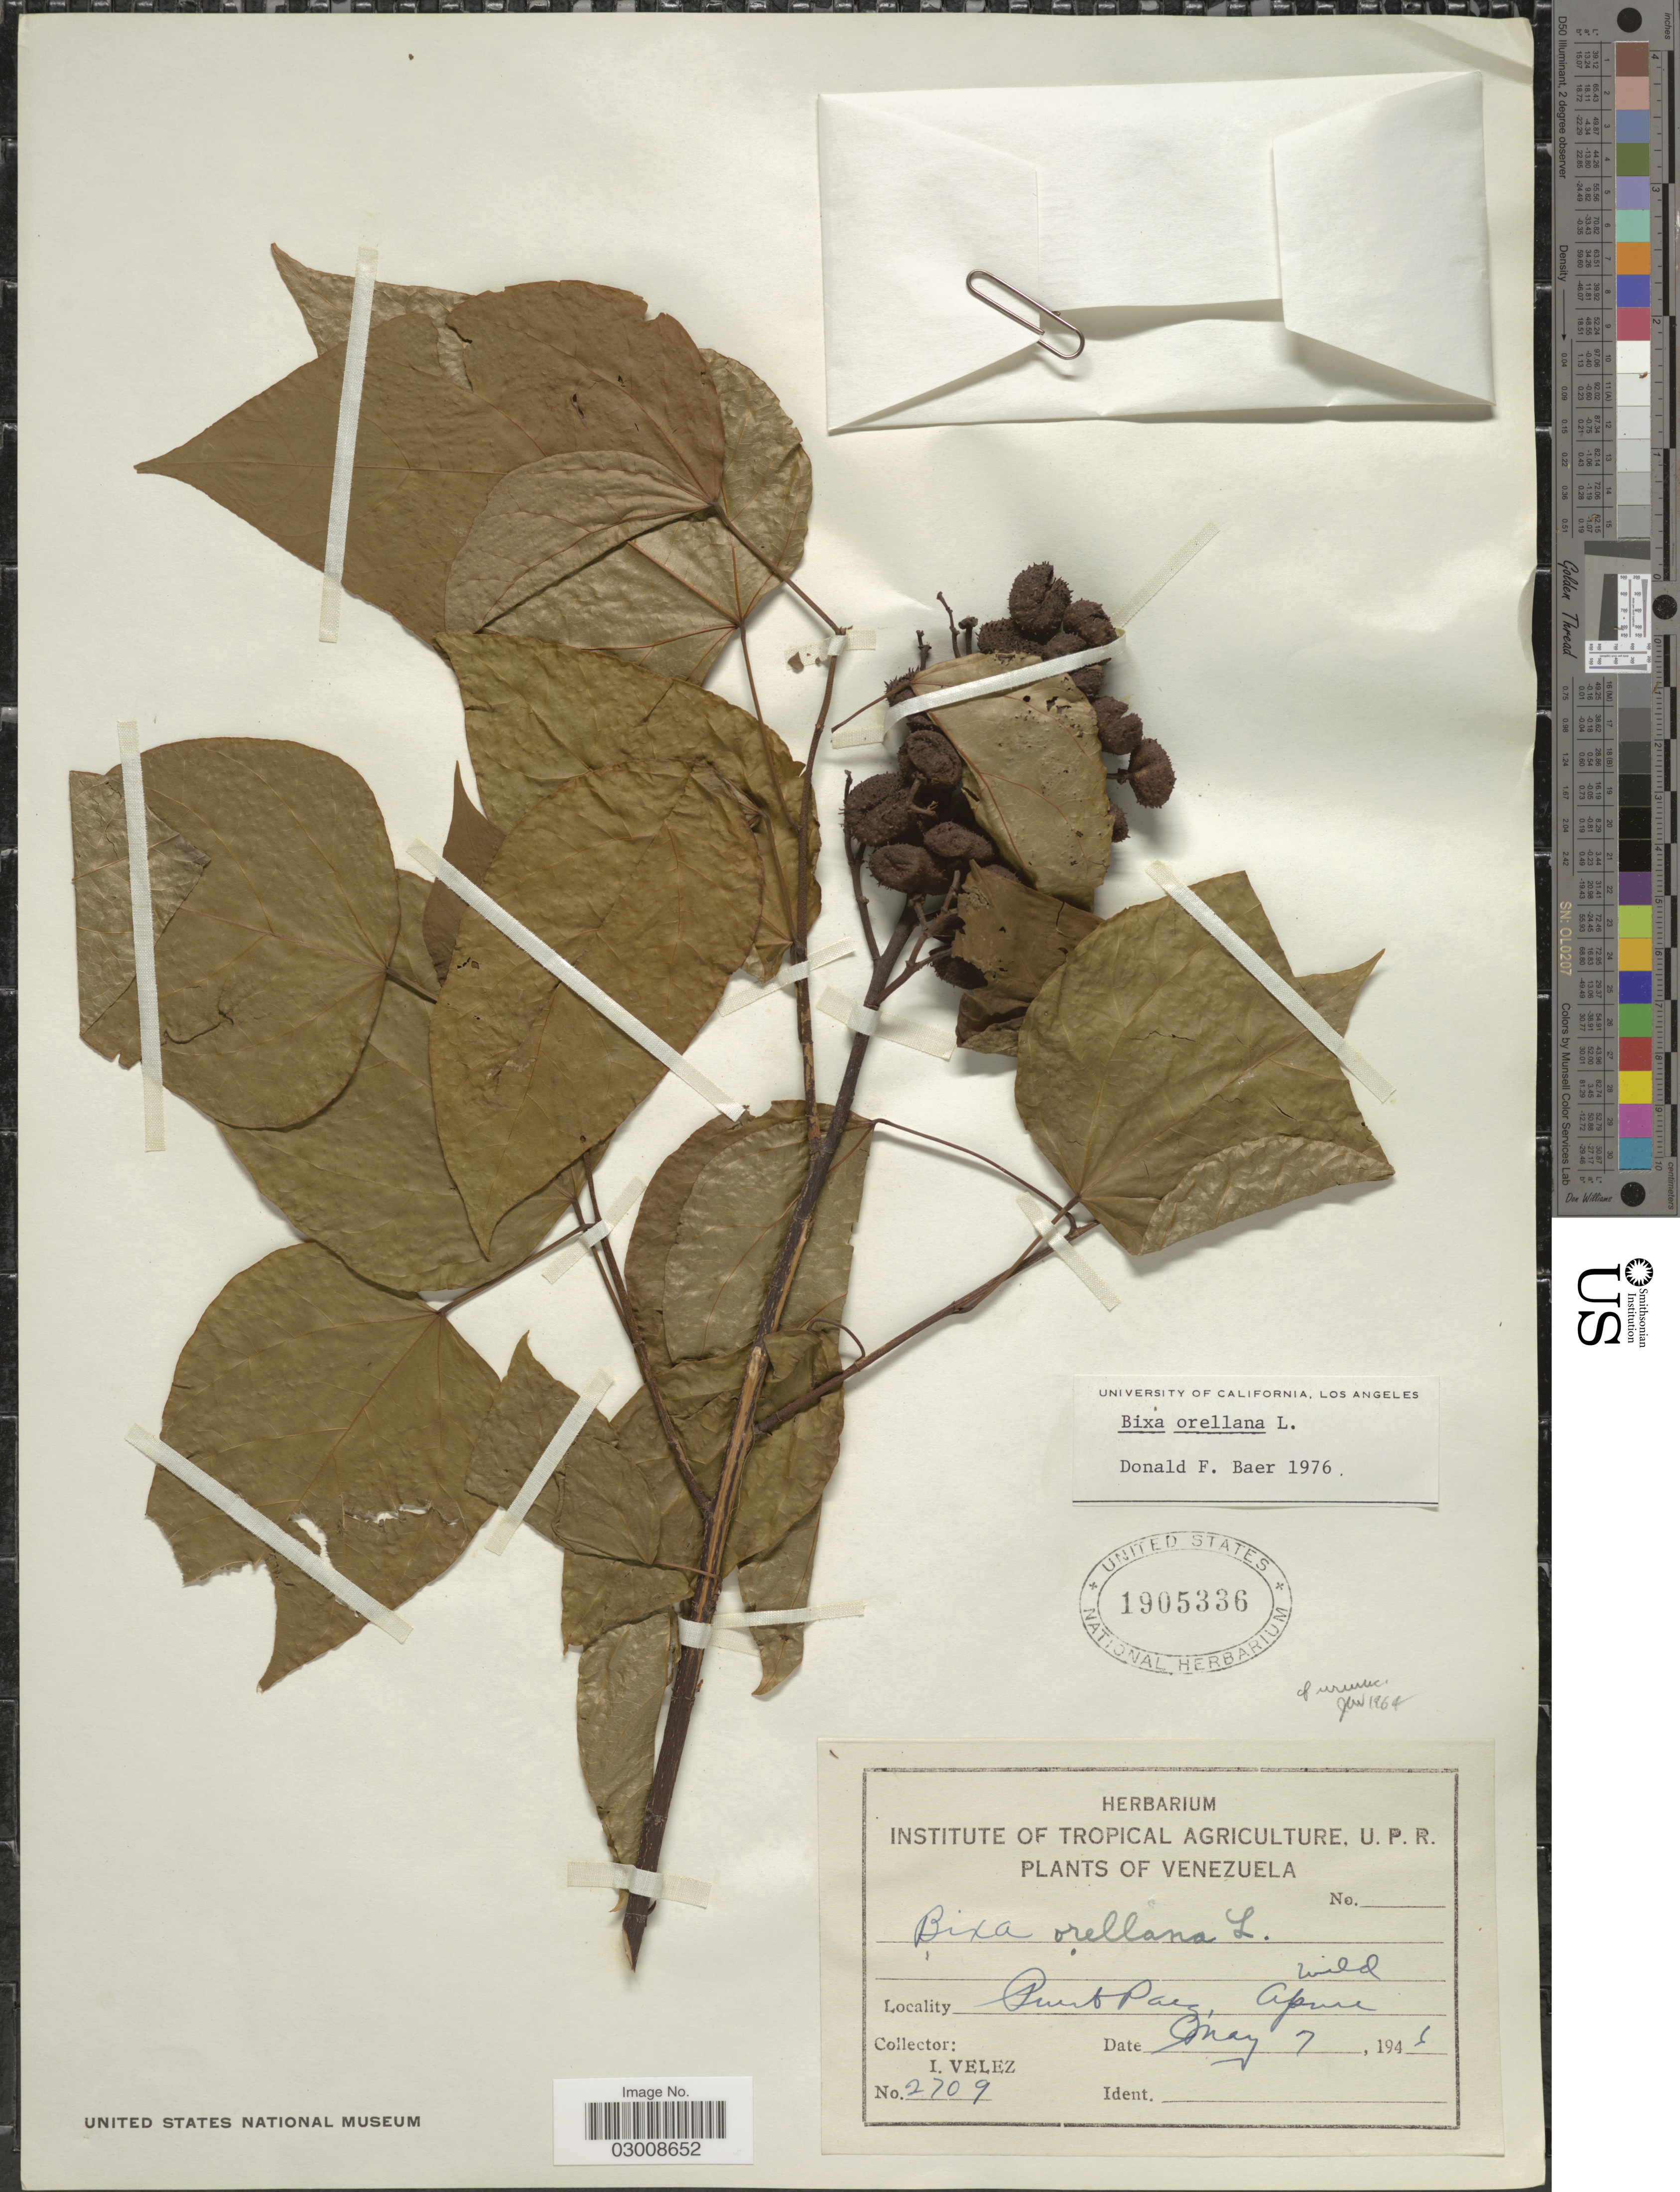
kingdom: Plantae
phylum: Tracheophyta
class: Magnoliopsida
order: Malvales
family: Bixaceae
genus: Bixa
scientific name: Bixa orellana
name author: L.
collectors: I. Vélez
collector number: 2709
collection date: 1945-05-07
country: Venezuela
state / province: Apure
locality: Punt Paez, Apure.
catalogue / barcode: US 1905336